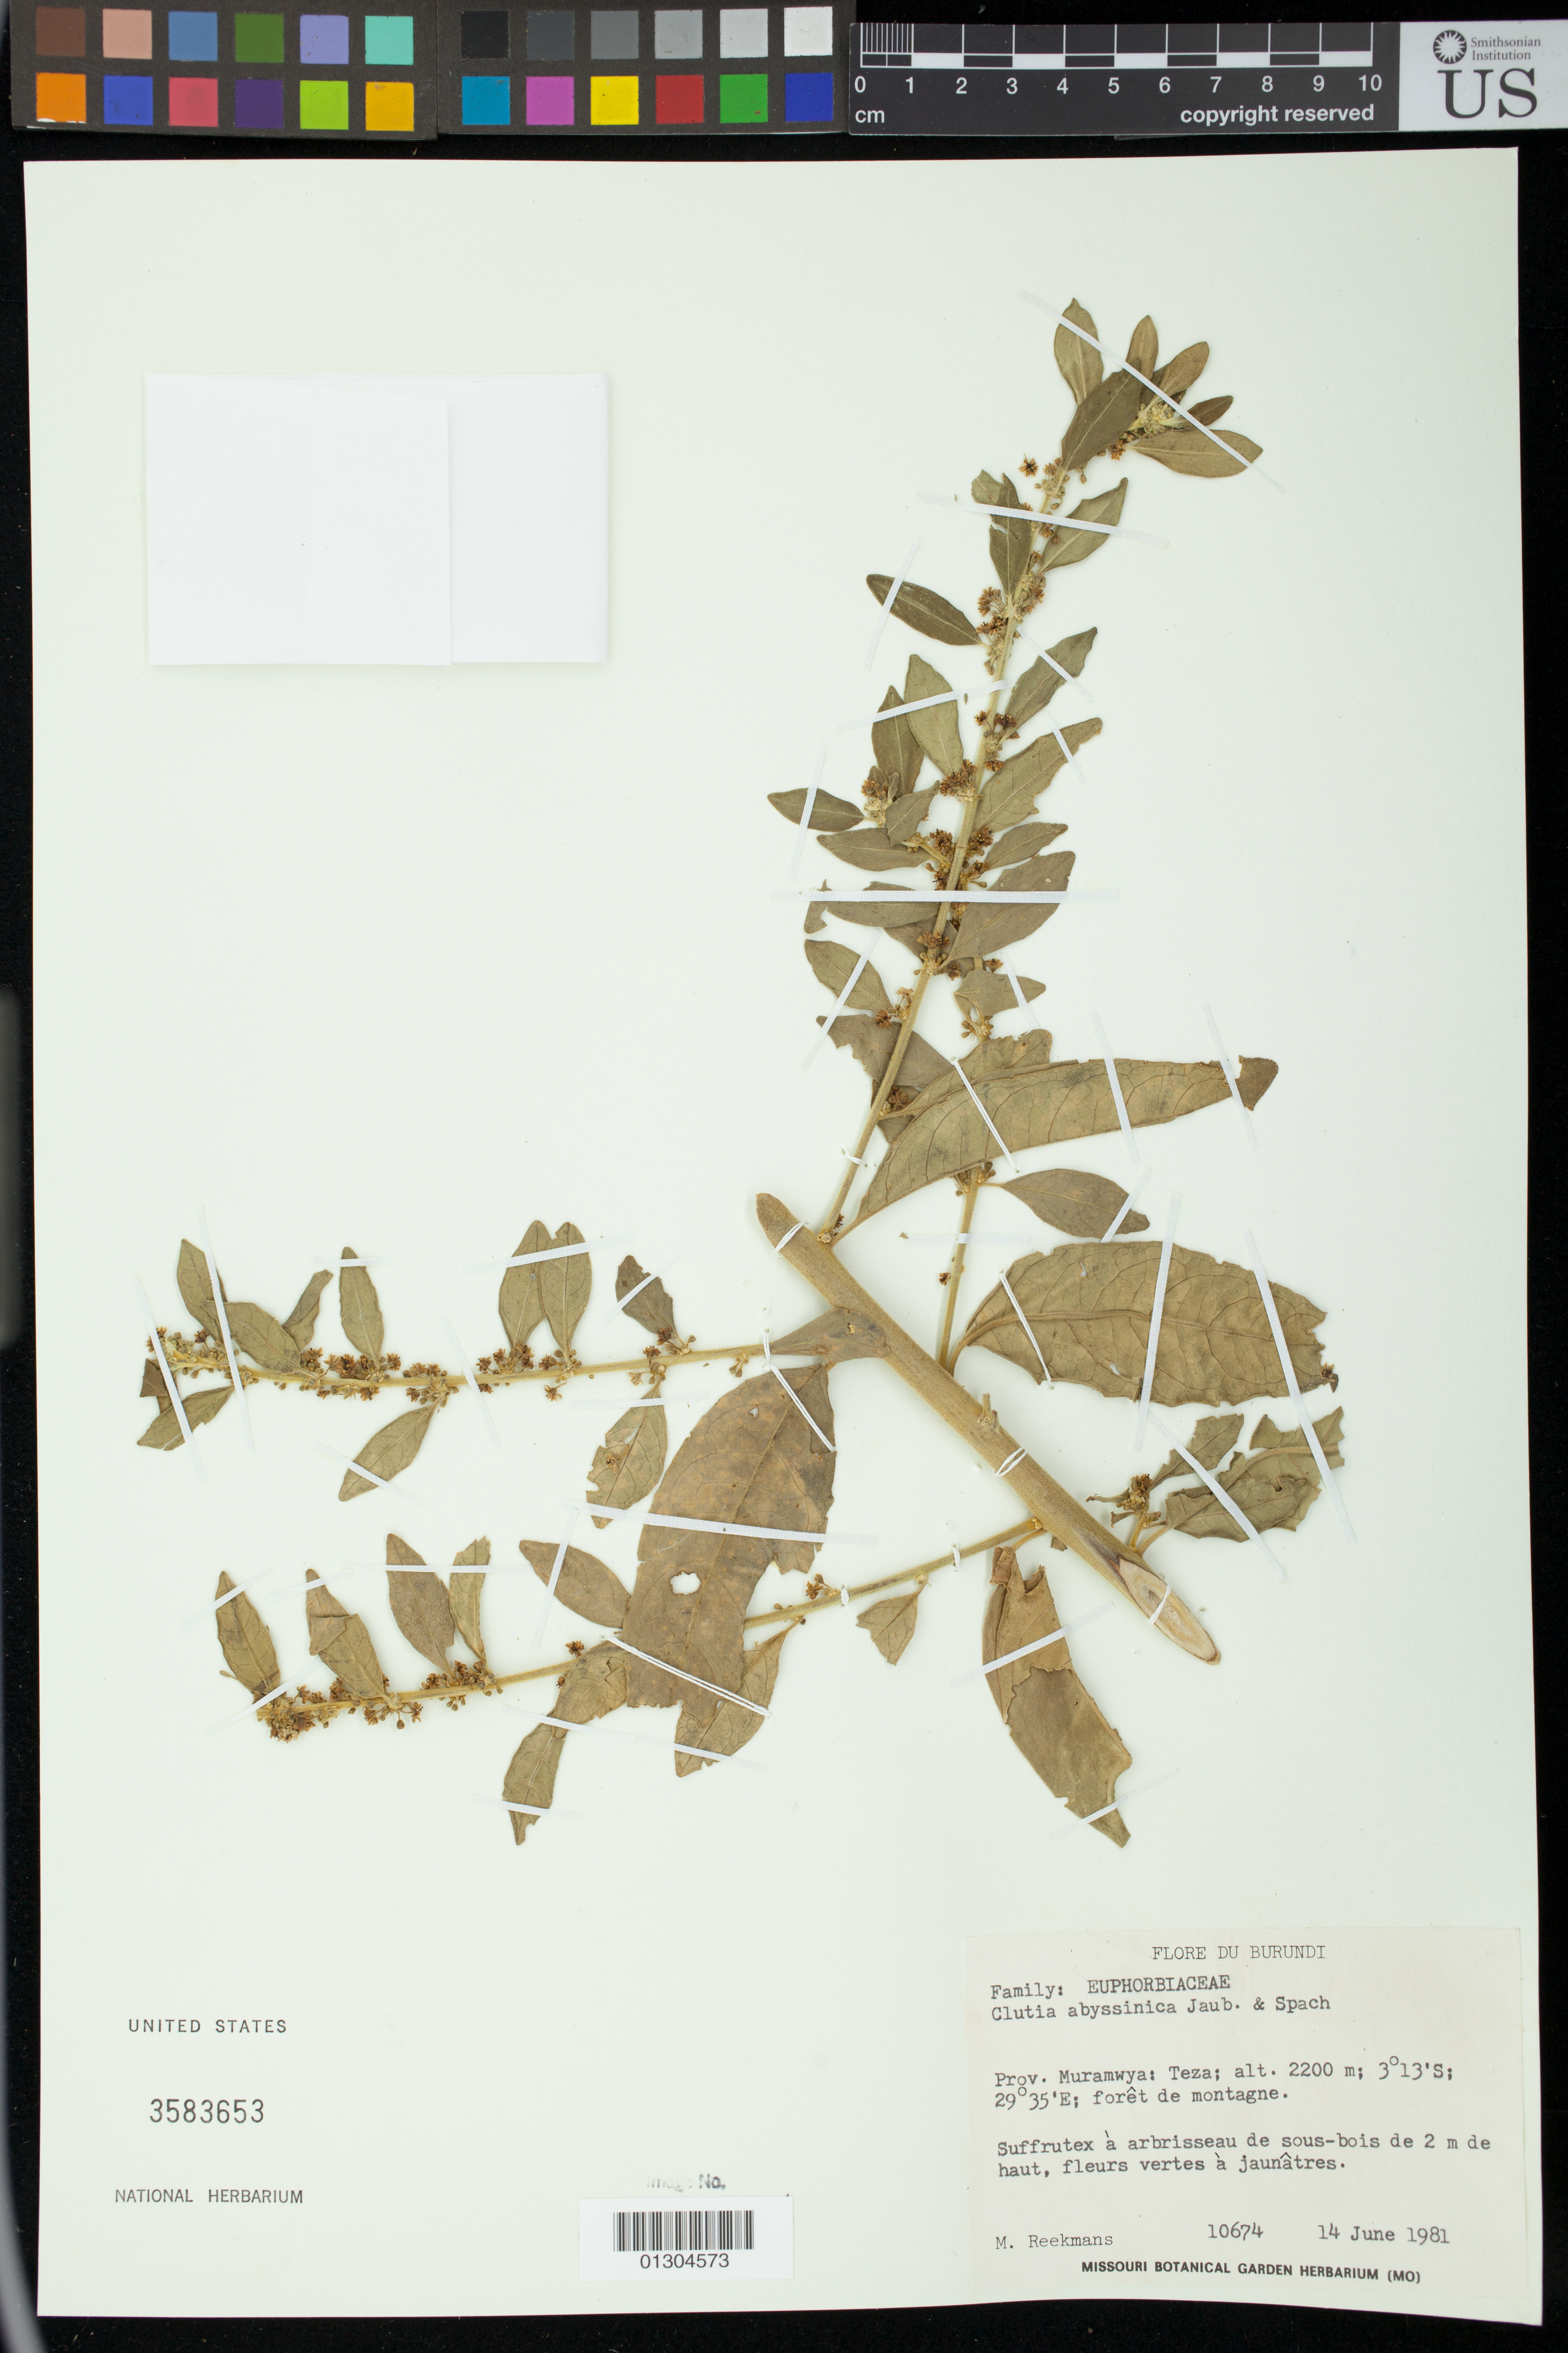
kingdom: Plantae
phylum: Tracheophyta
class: Magnoliopsida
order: Malpighiales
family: Peraceae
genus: Clutia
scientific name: Clutia abyssinica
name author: Jaub. & Spach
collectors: M. Reekmans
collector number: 10674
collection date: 1981-06-14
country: Burundi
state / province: Muramvya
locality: Prov. Muramwya (Muramvya), Teza; foret de montagne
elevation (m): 2200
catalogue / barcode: US 3583653